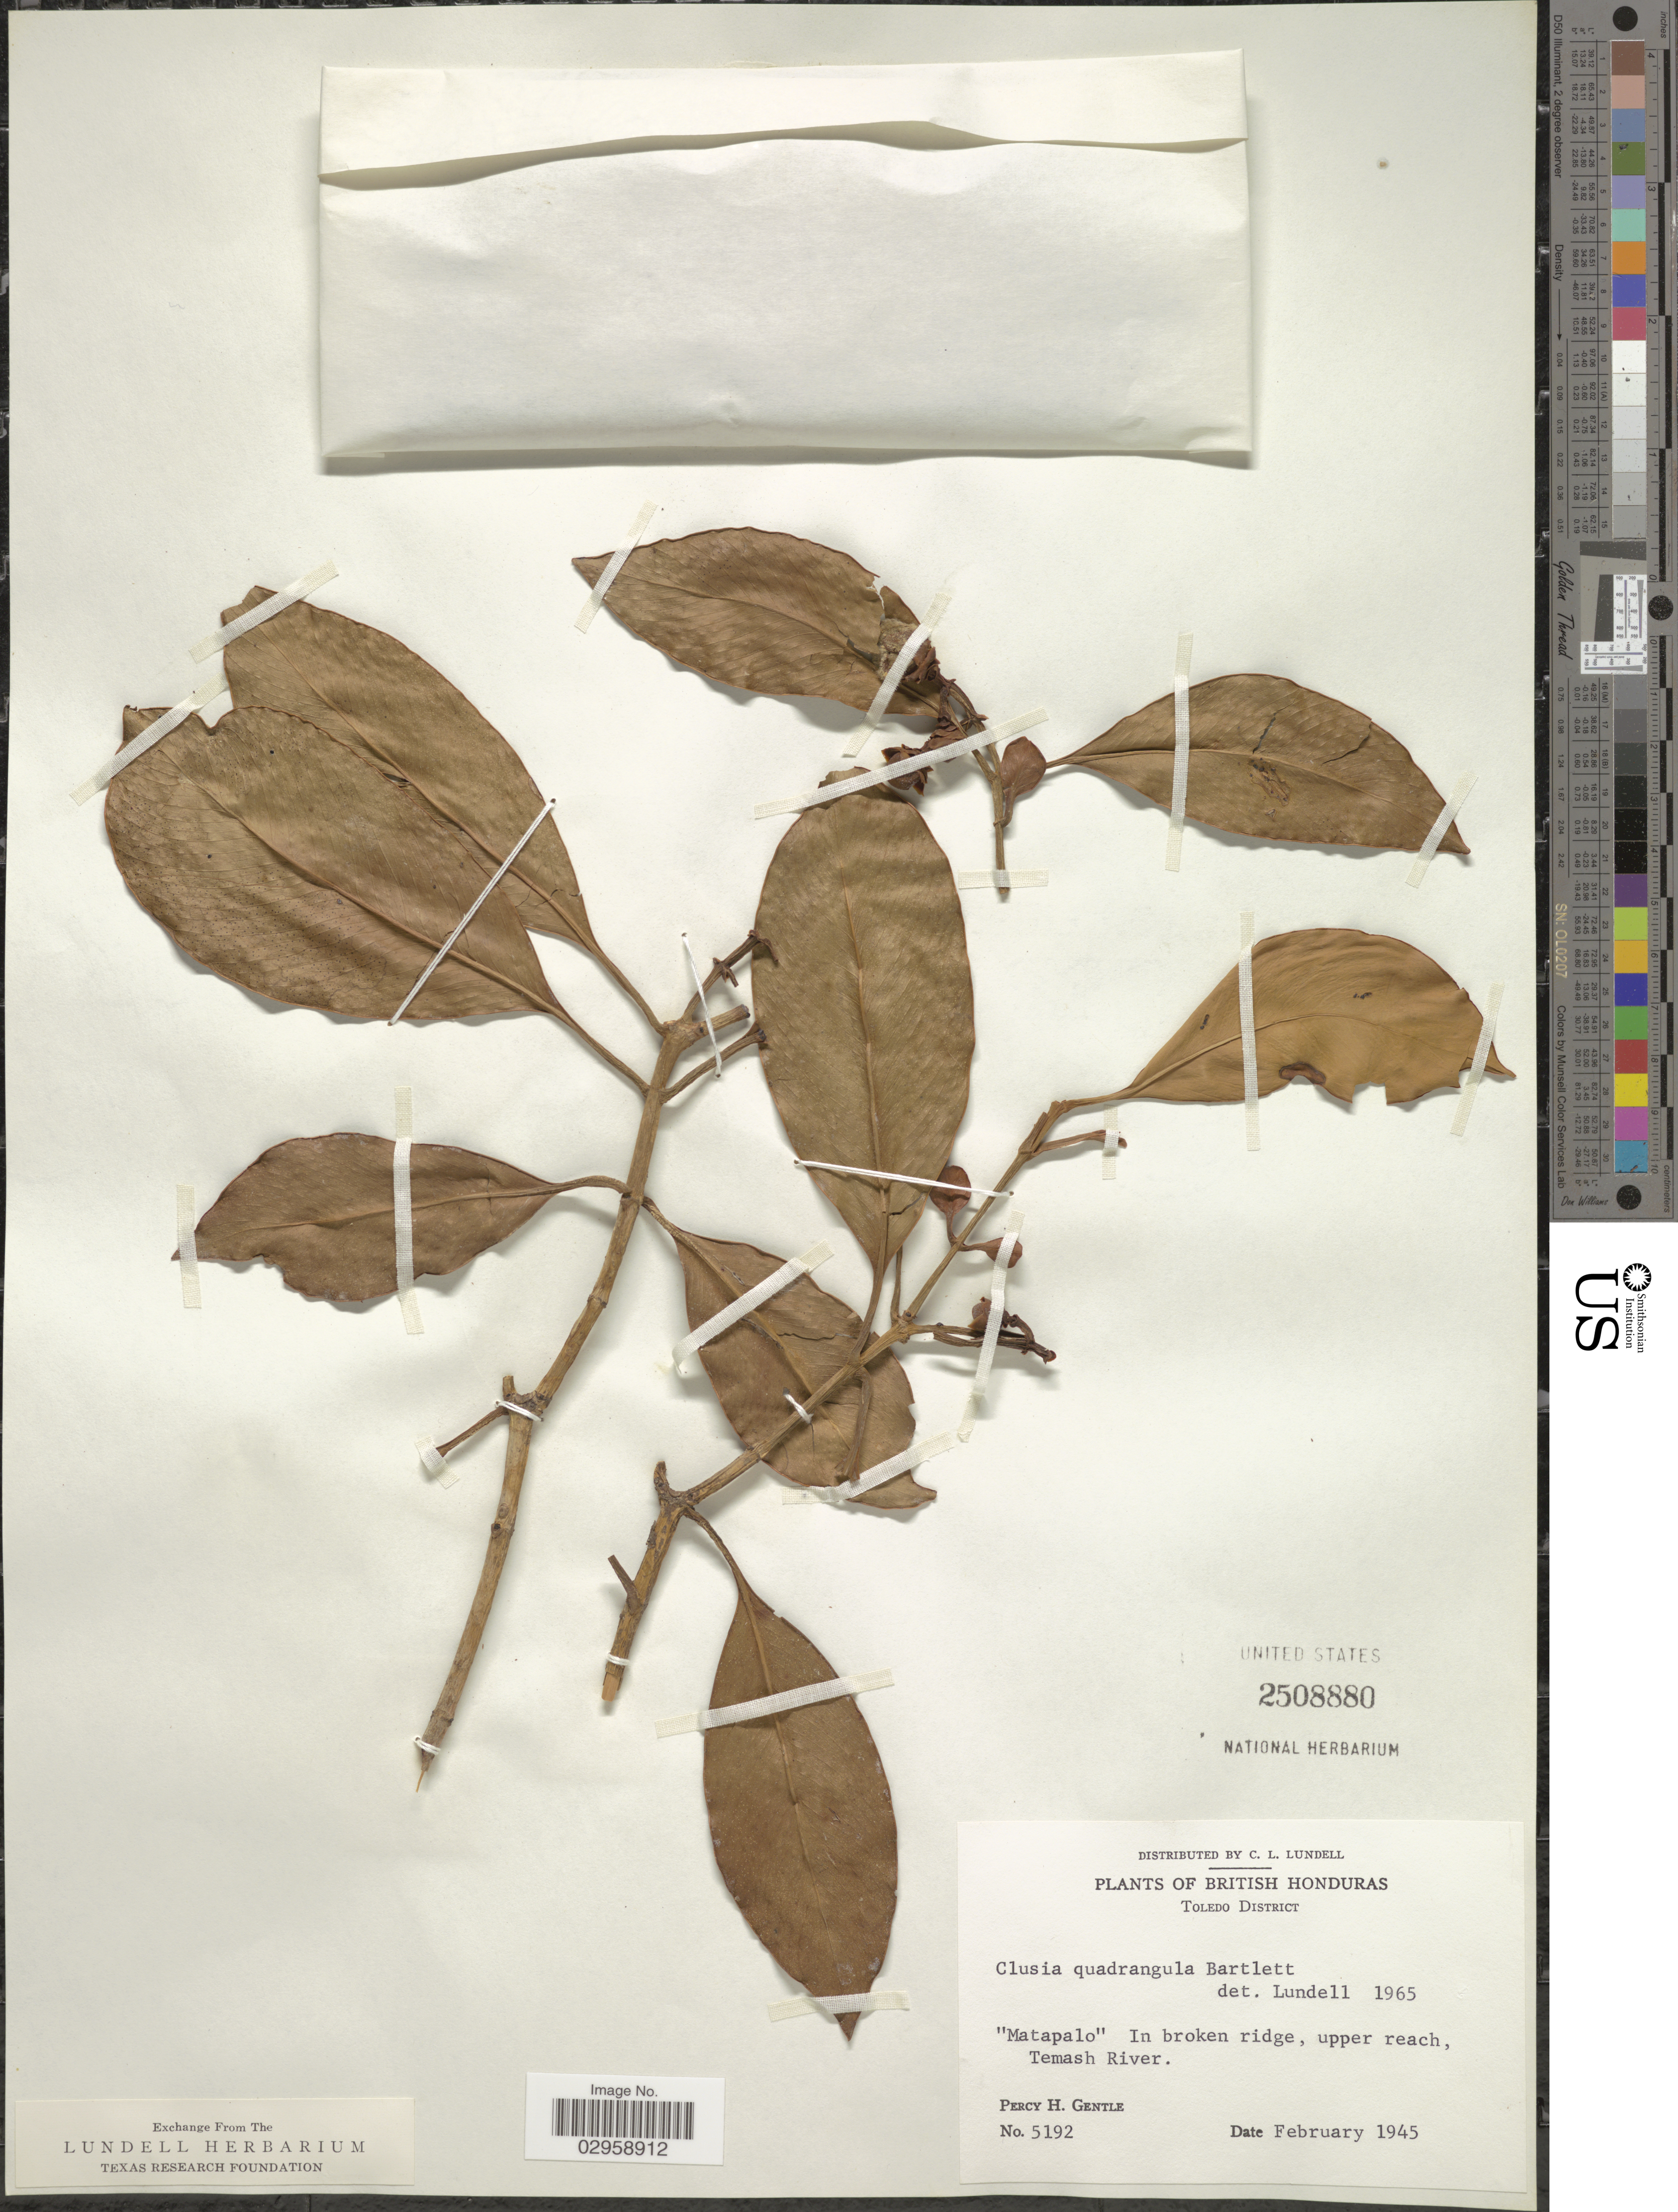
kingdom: Plantae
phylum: Tracheophyta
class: Magnoliopsida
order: Malpighiales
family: Clusiaceae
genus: Clusia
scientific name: Clusia quadrangula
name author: Bartlett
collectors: P. H. Gentle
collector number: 5192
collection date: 1945-02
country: Belize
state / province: Toledo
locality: British Honduras, Toledo District, "Matapalo", In broken ridge, upper reach Temash River.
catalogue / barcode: US 2508880